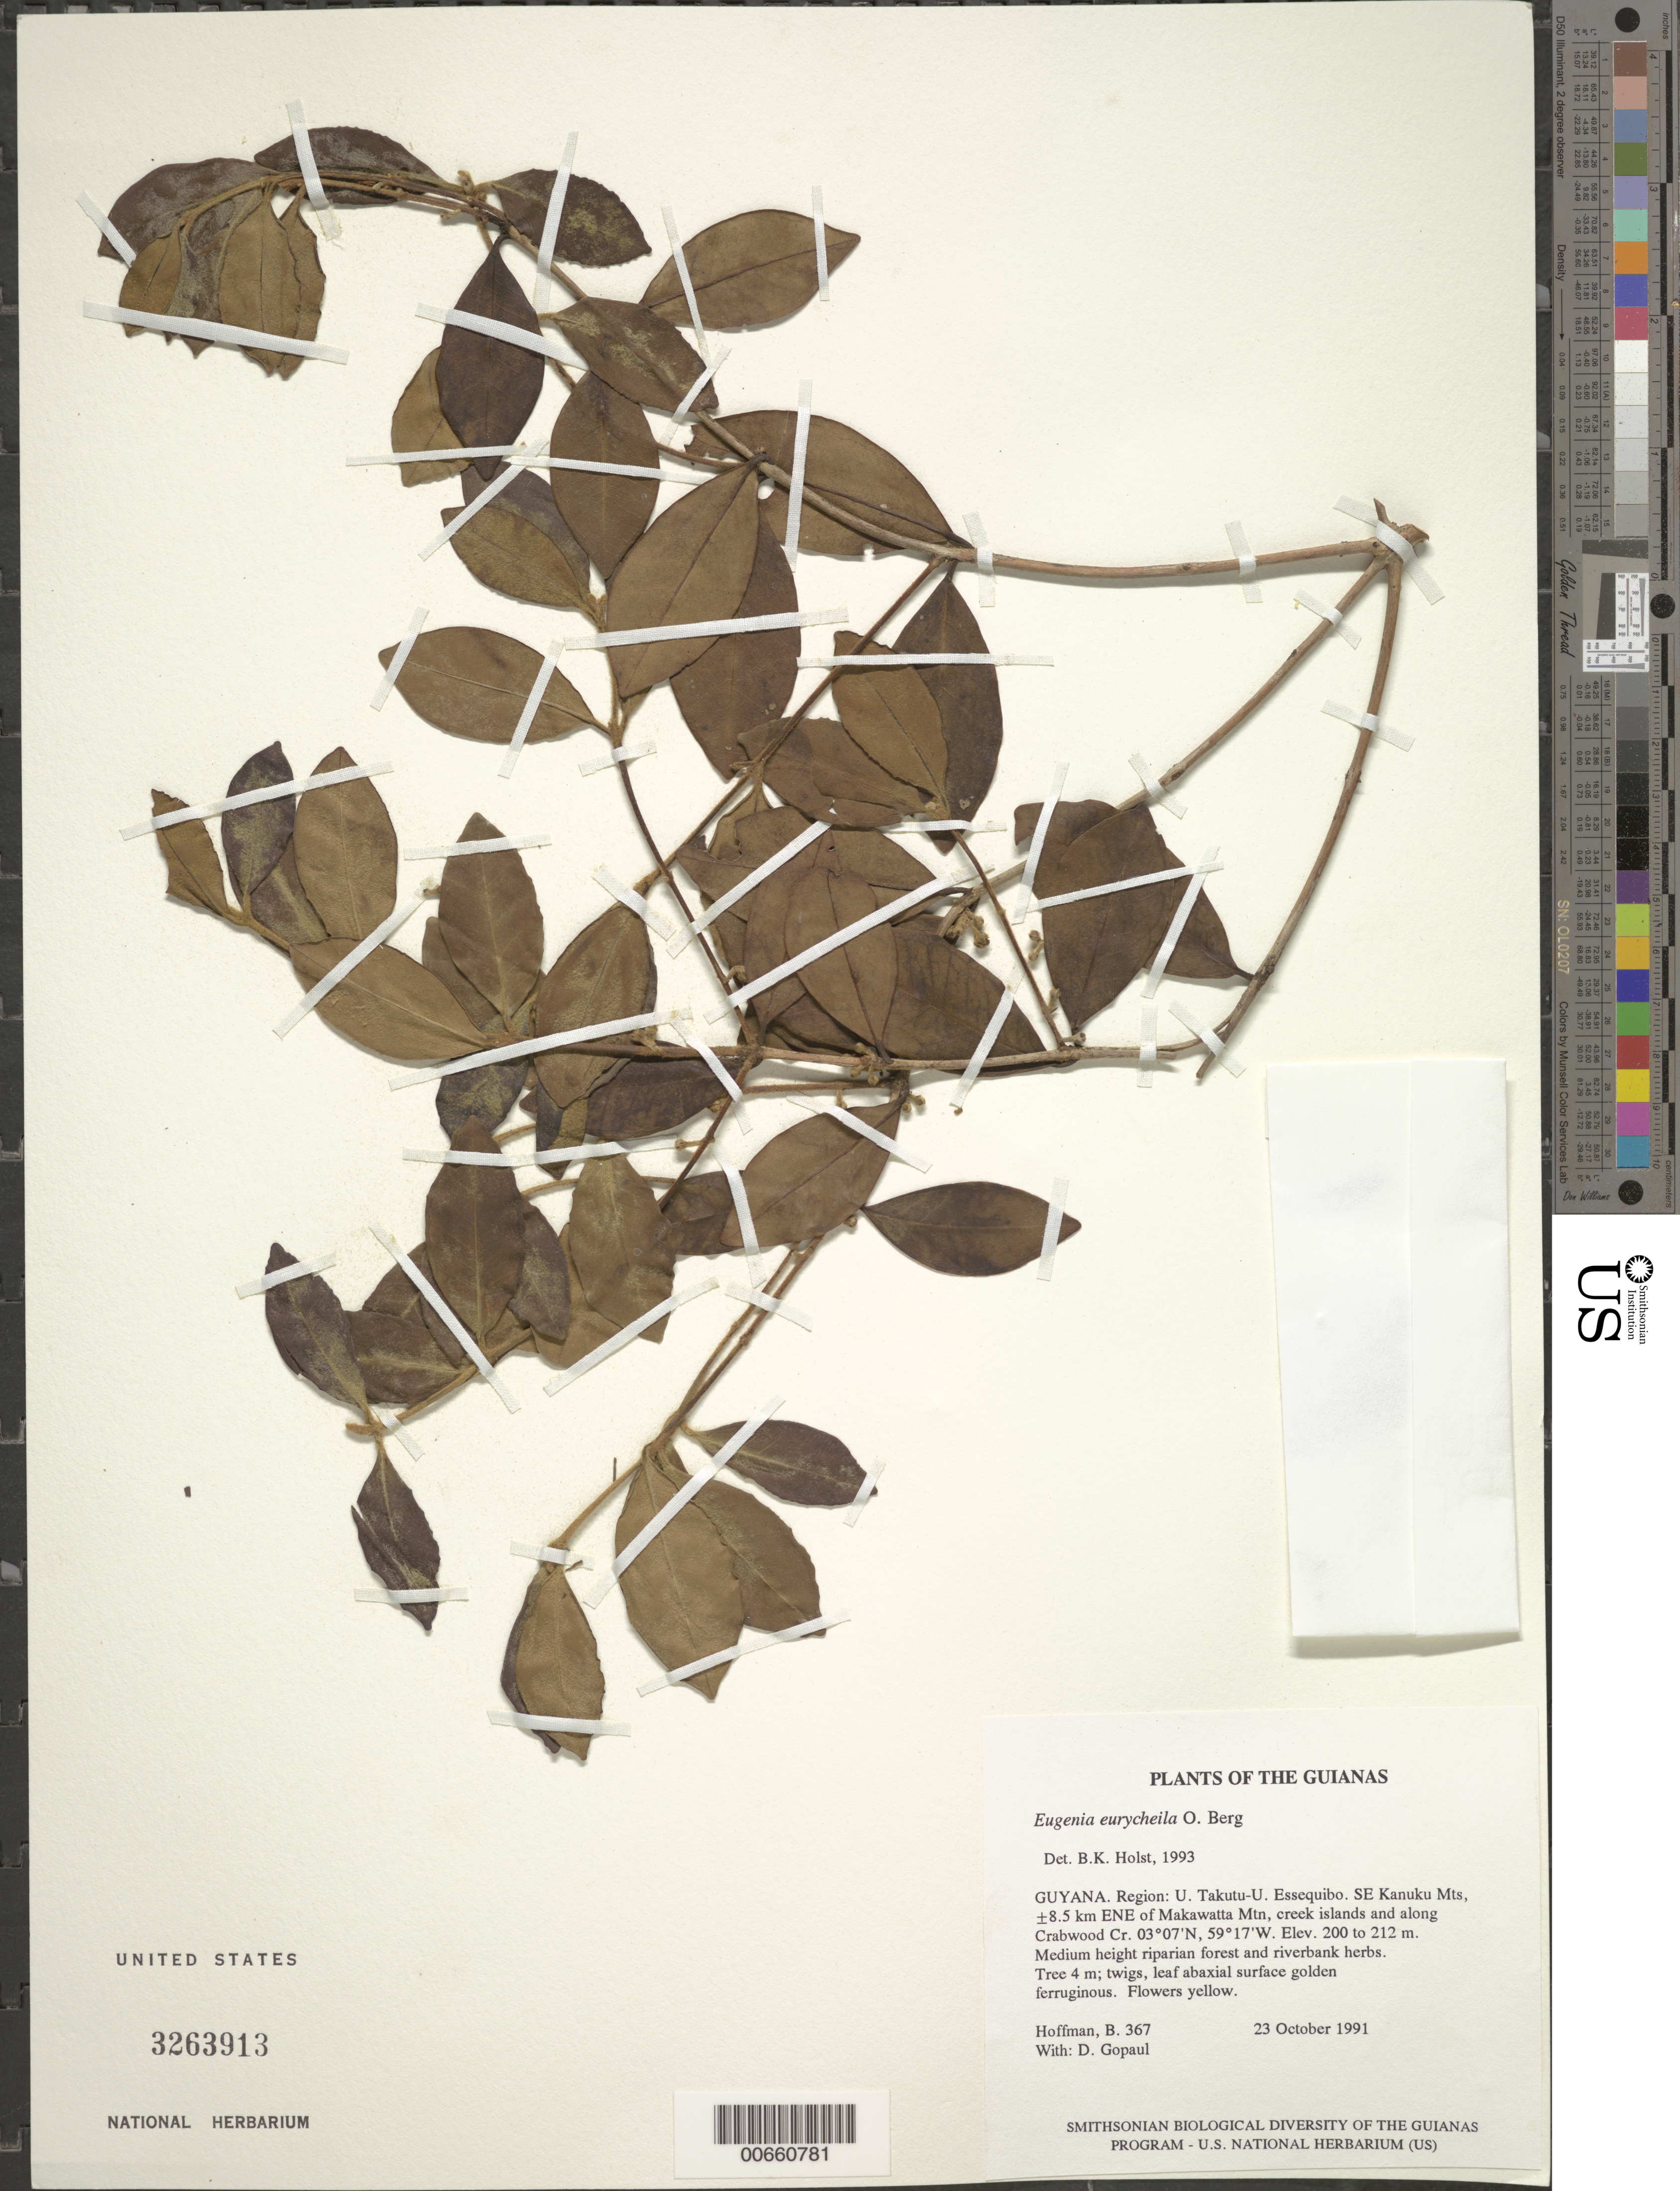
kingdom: Plantae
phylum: Tracheophyta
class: Magnoliopsida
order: Myrtales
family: Myrtaceae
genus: Eugenia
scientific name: Eugenia eurycheila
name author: O. Berg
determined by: Holst, Bruce K.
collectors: B. Hoffman & D. Gopaul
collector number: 367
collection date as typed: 23 October 1991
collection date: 1991-10-23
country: Guyana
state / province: U. Takutu-U. Essequibo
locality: SE Kanuku Mts, ±8.5 km ENE of Makawatta Mtn, creek islands and along Crabwood Creek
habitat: Medium height riparian forest and riverbank herbs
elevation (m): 200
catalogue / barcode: US 3263913